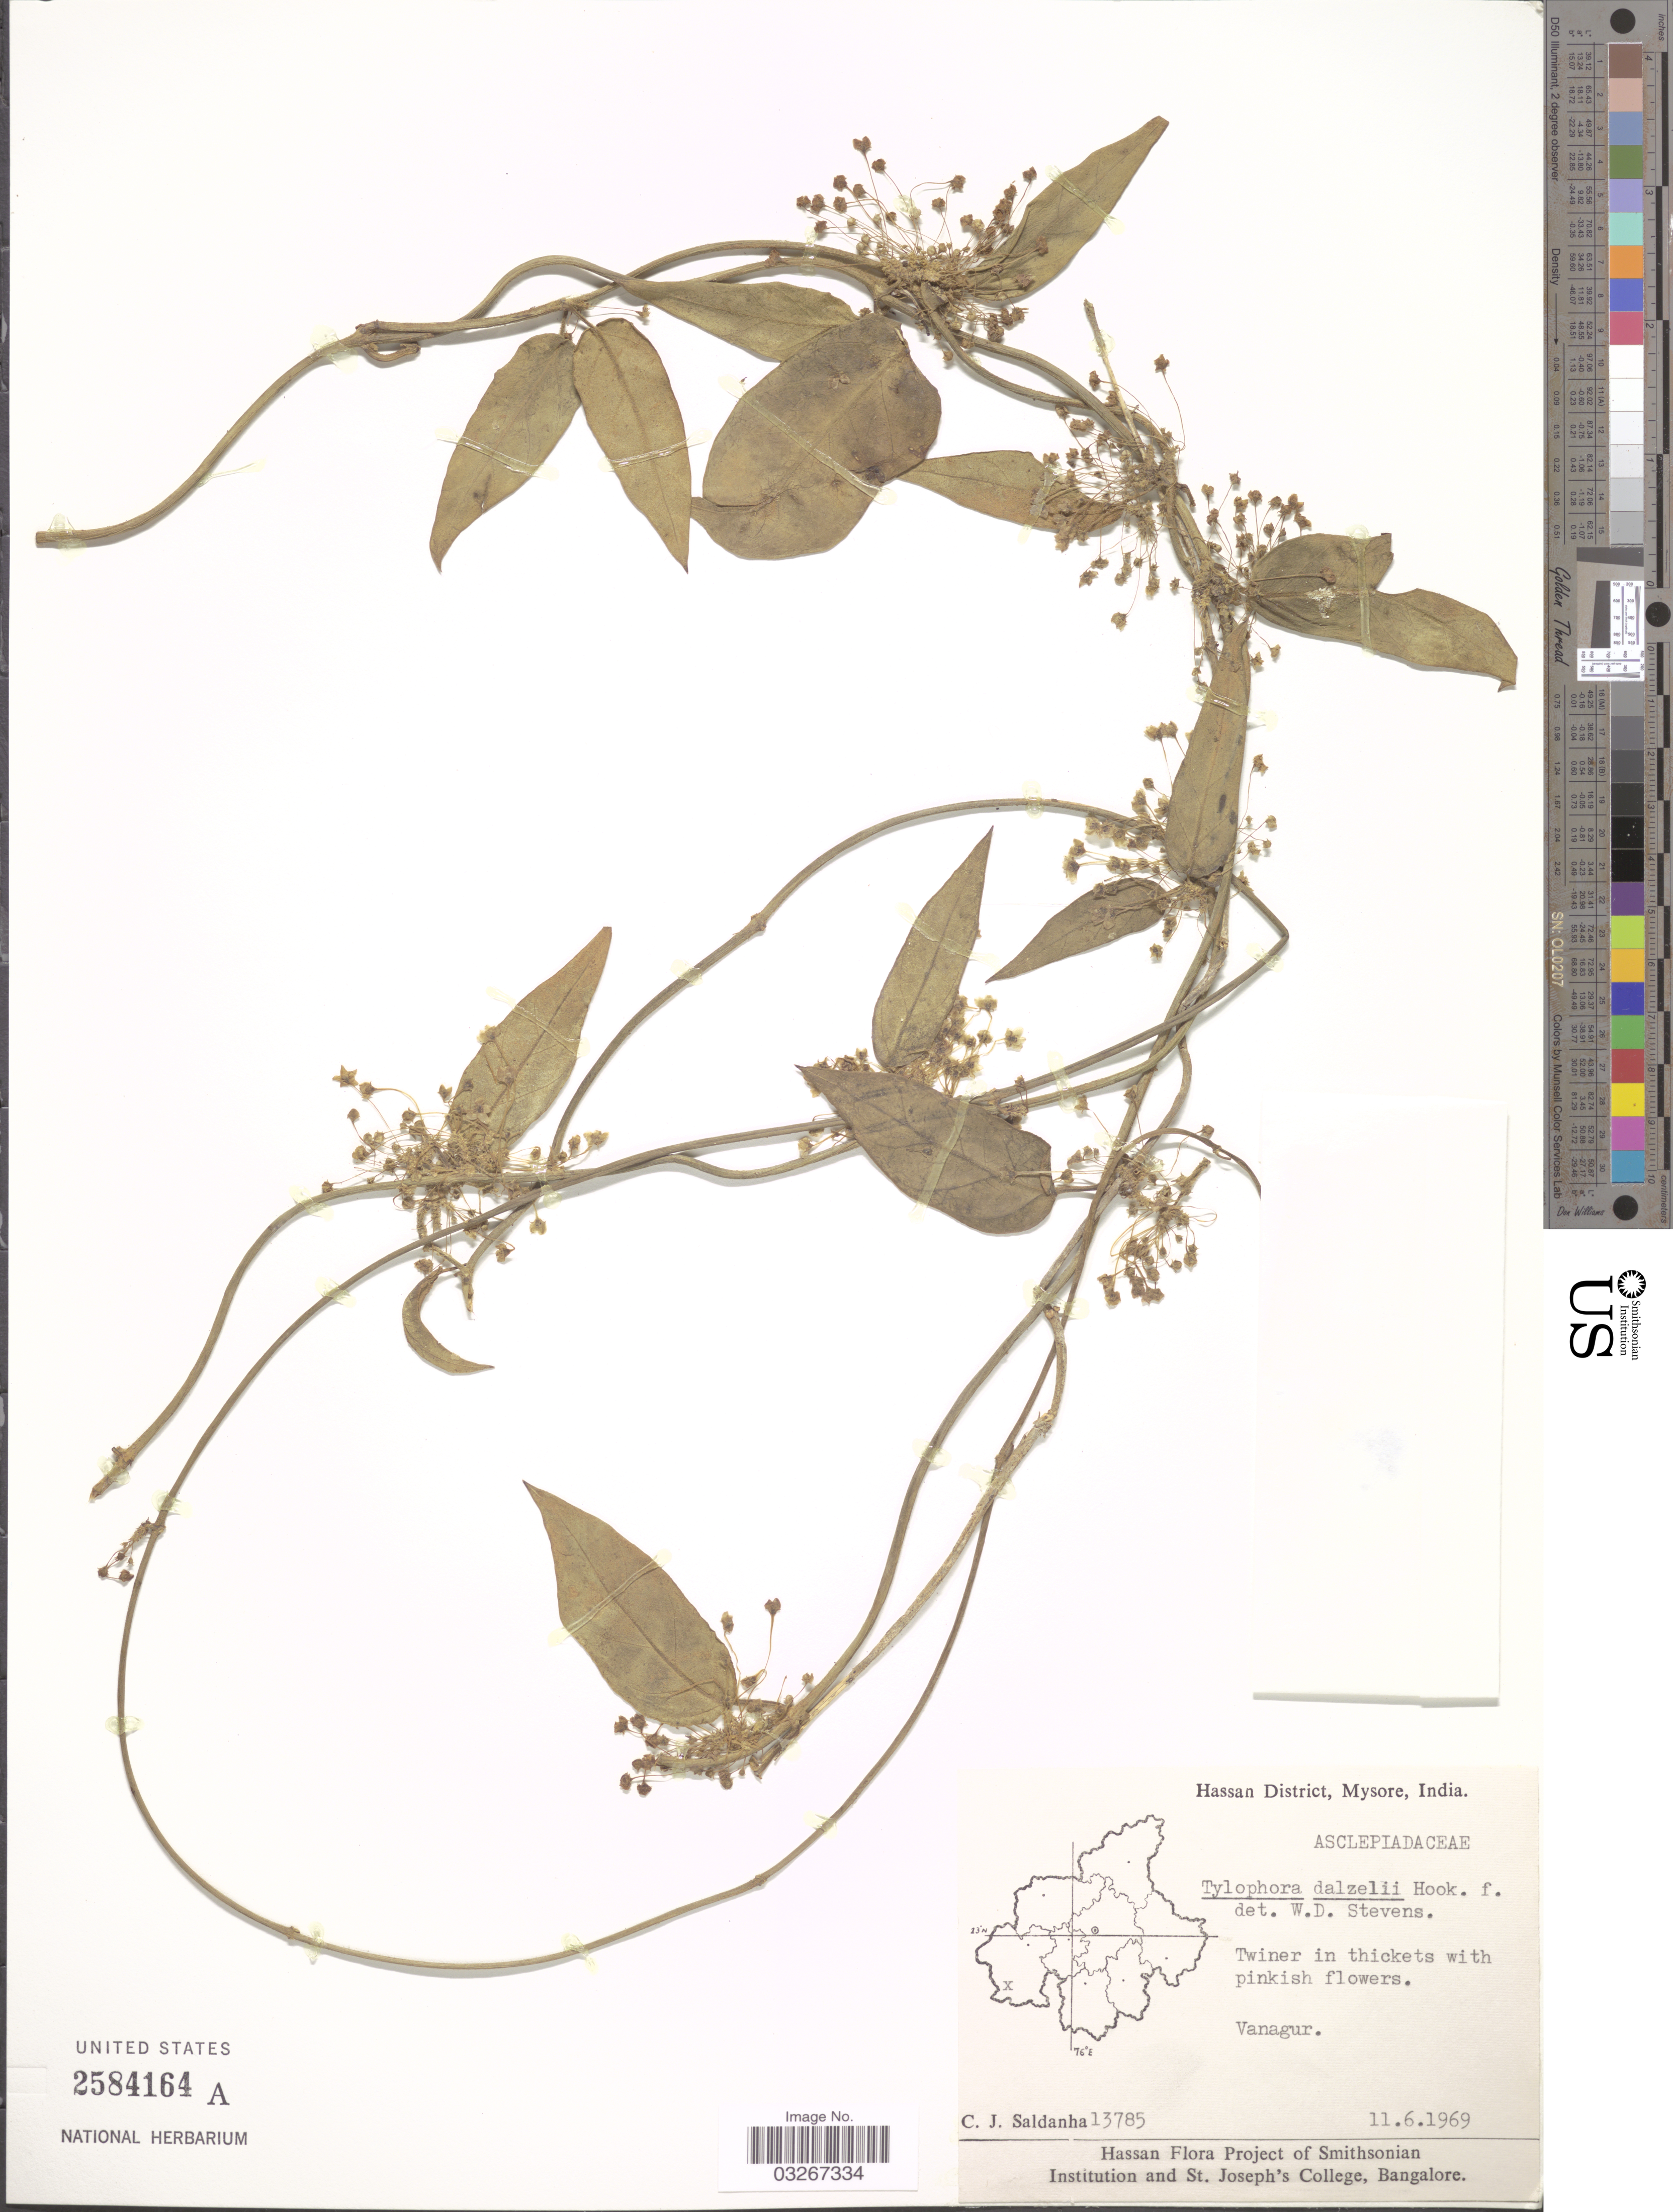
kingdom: Plantae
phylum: Tracheophyta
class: Magnoliopsida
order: Gentianales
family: Apocynaceae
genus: Tylophora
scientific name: Tylophora dalzellii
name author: Hook. f.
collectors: C. J. Saldanha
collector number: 13785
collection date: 1969-06-11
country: India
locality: Hassan District, Mysore. Vanagur.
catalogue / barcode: US 2584164A